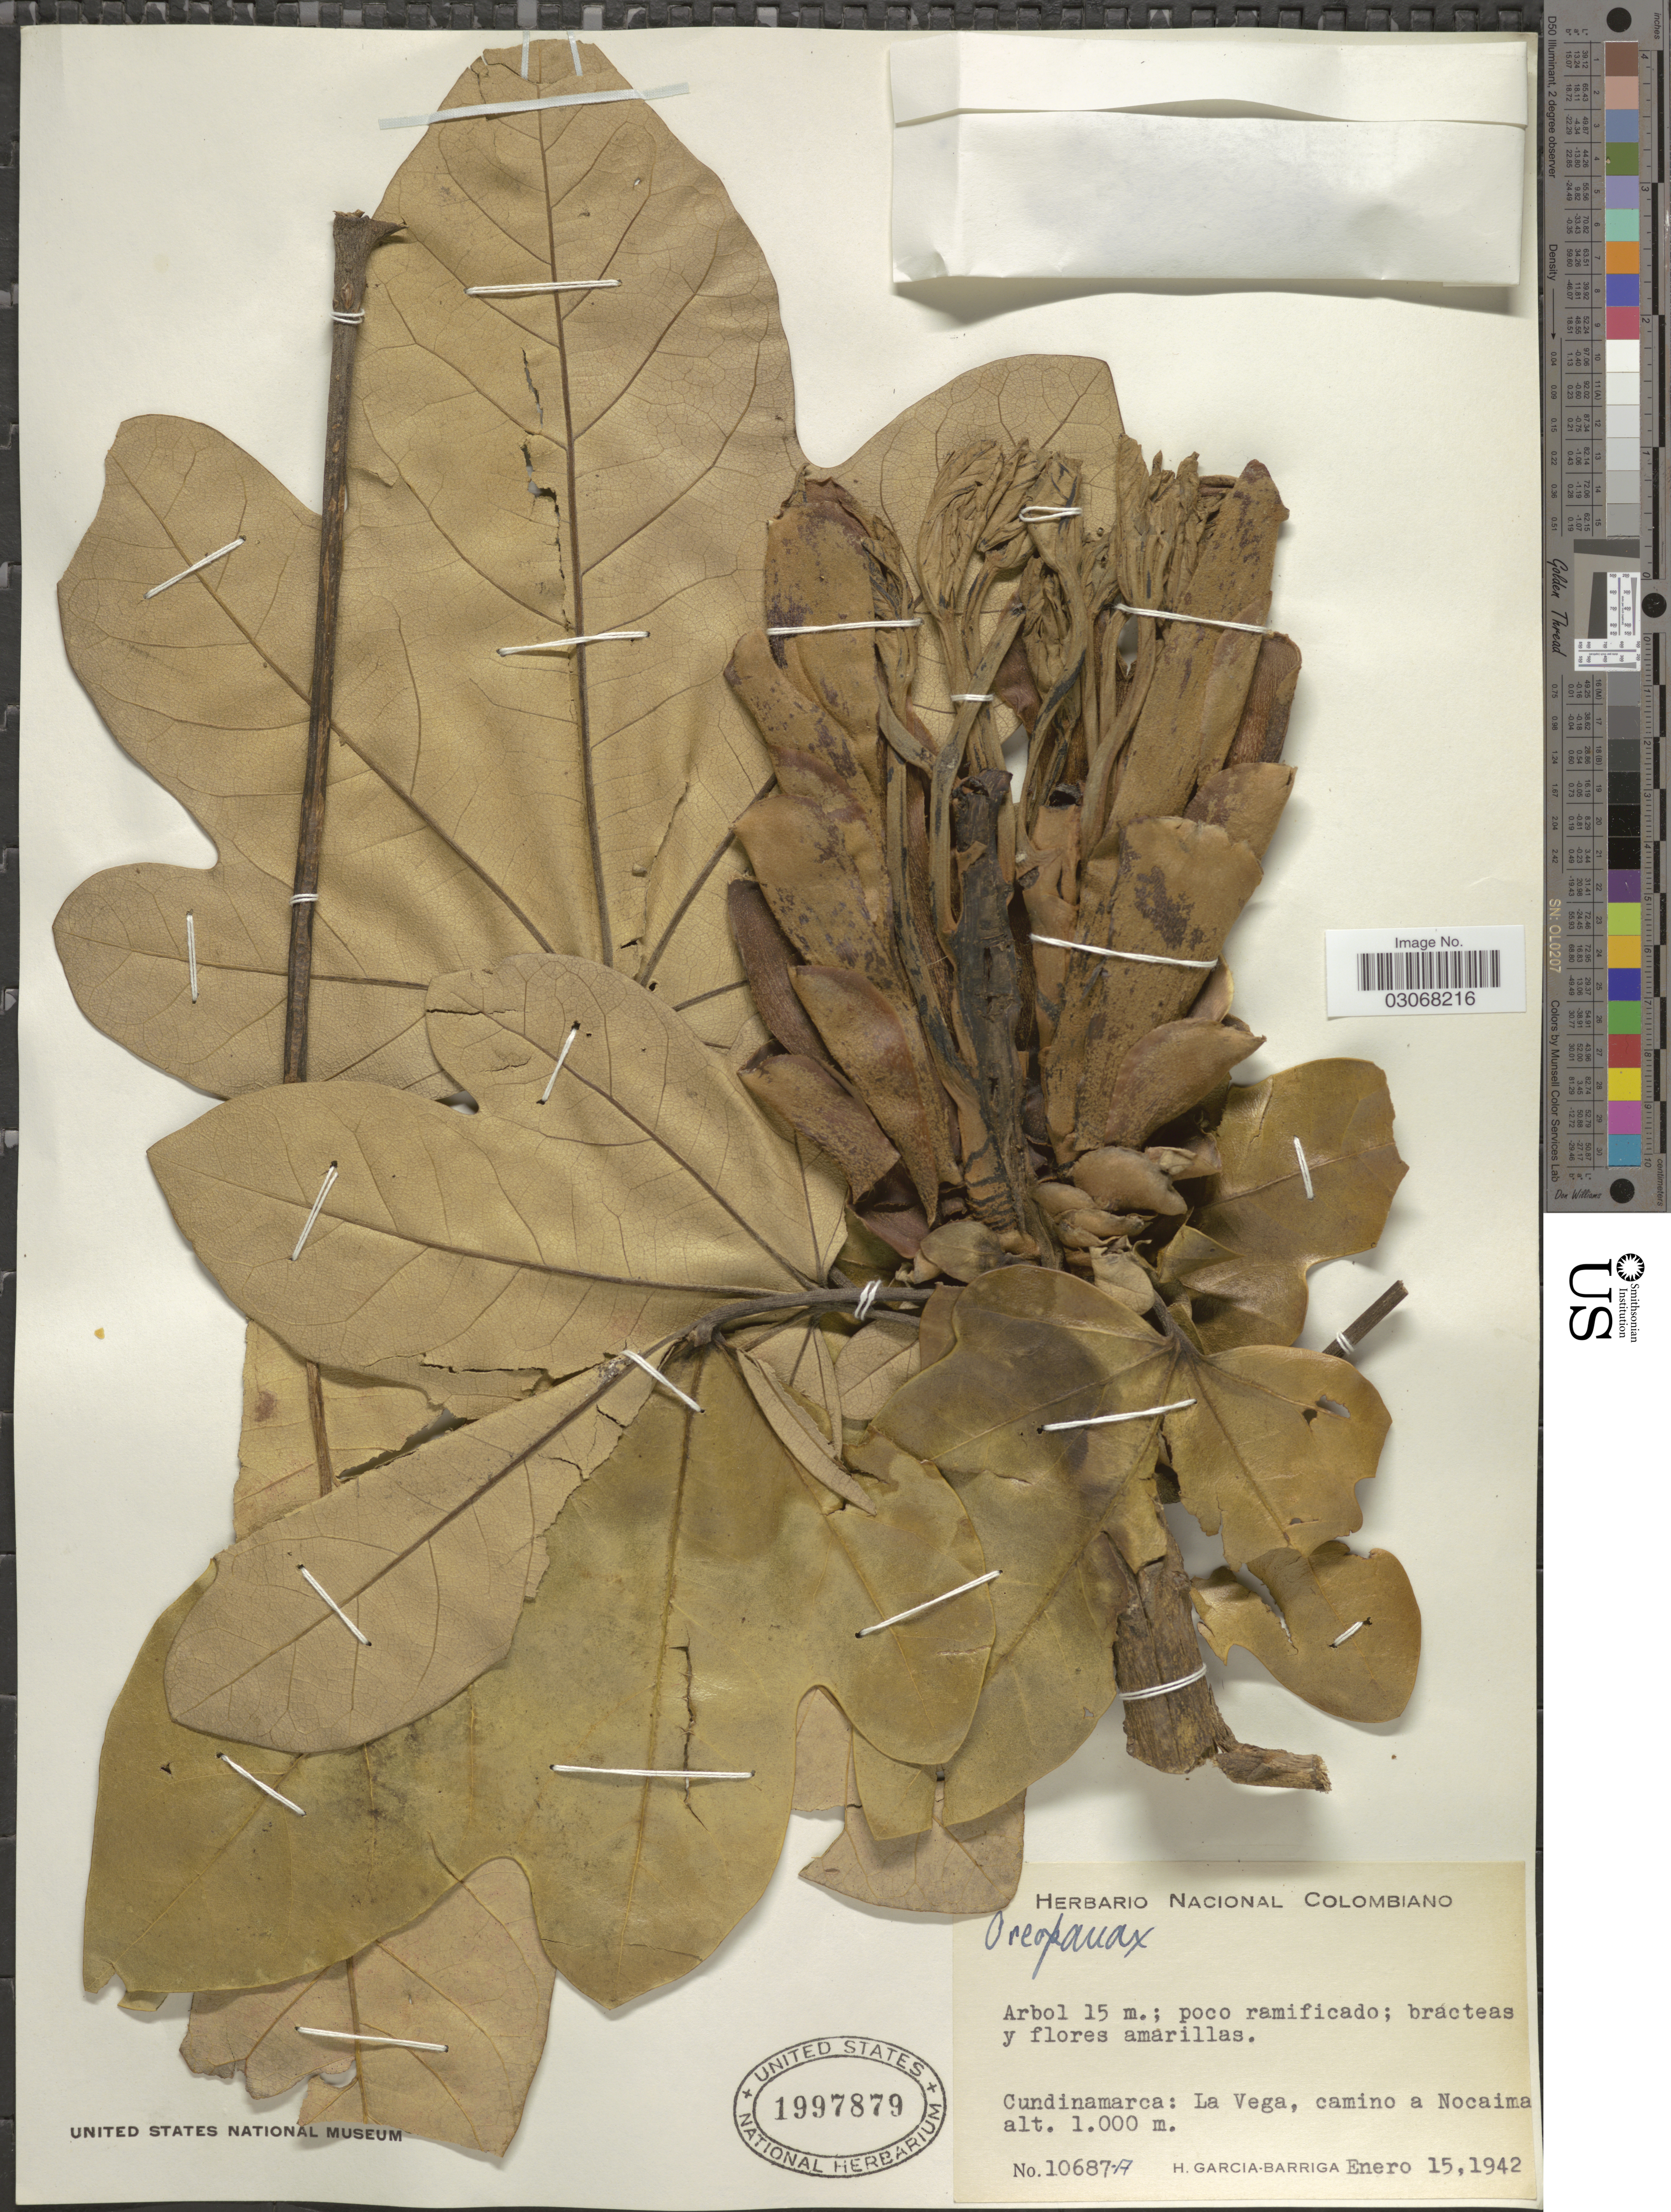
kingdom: Plantae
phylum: Tracheophyta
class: Magnoliopsida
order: Apiales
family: Araliaceae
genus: Oreopanax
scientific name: Oreopanax sp.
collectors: H. García Barriga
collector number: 10687-A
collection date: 1942-01-15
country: Colombia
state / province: Cundinamarca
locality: Cundinamarca: La Vega, camino a Nocaima.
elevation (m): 1000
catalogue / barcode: US 1997879